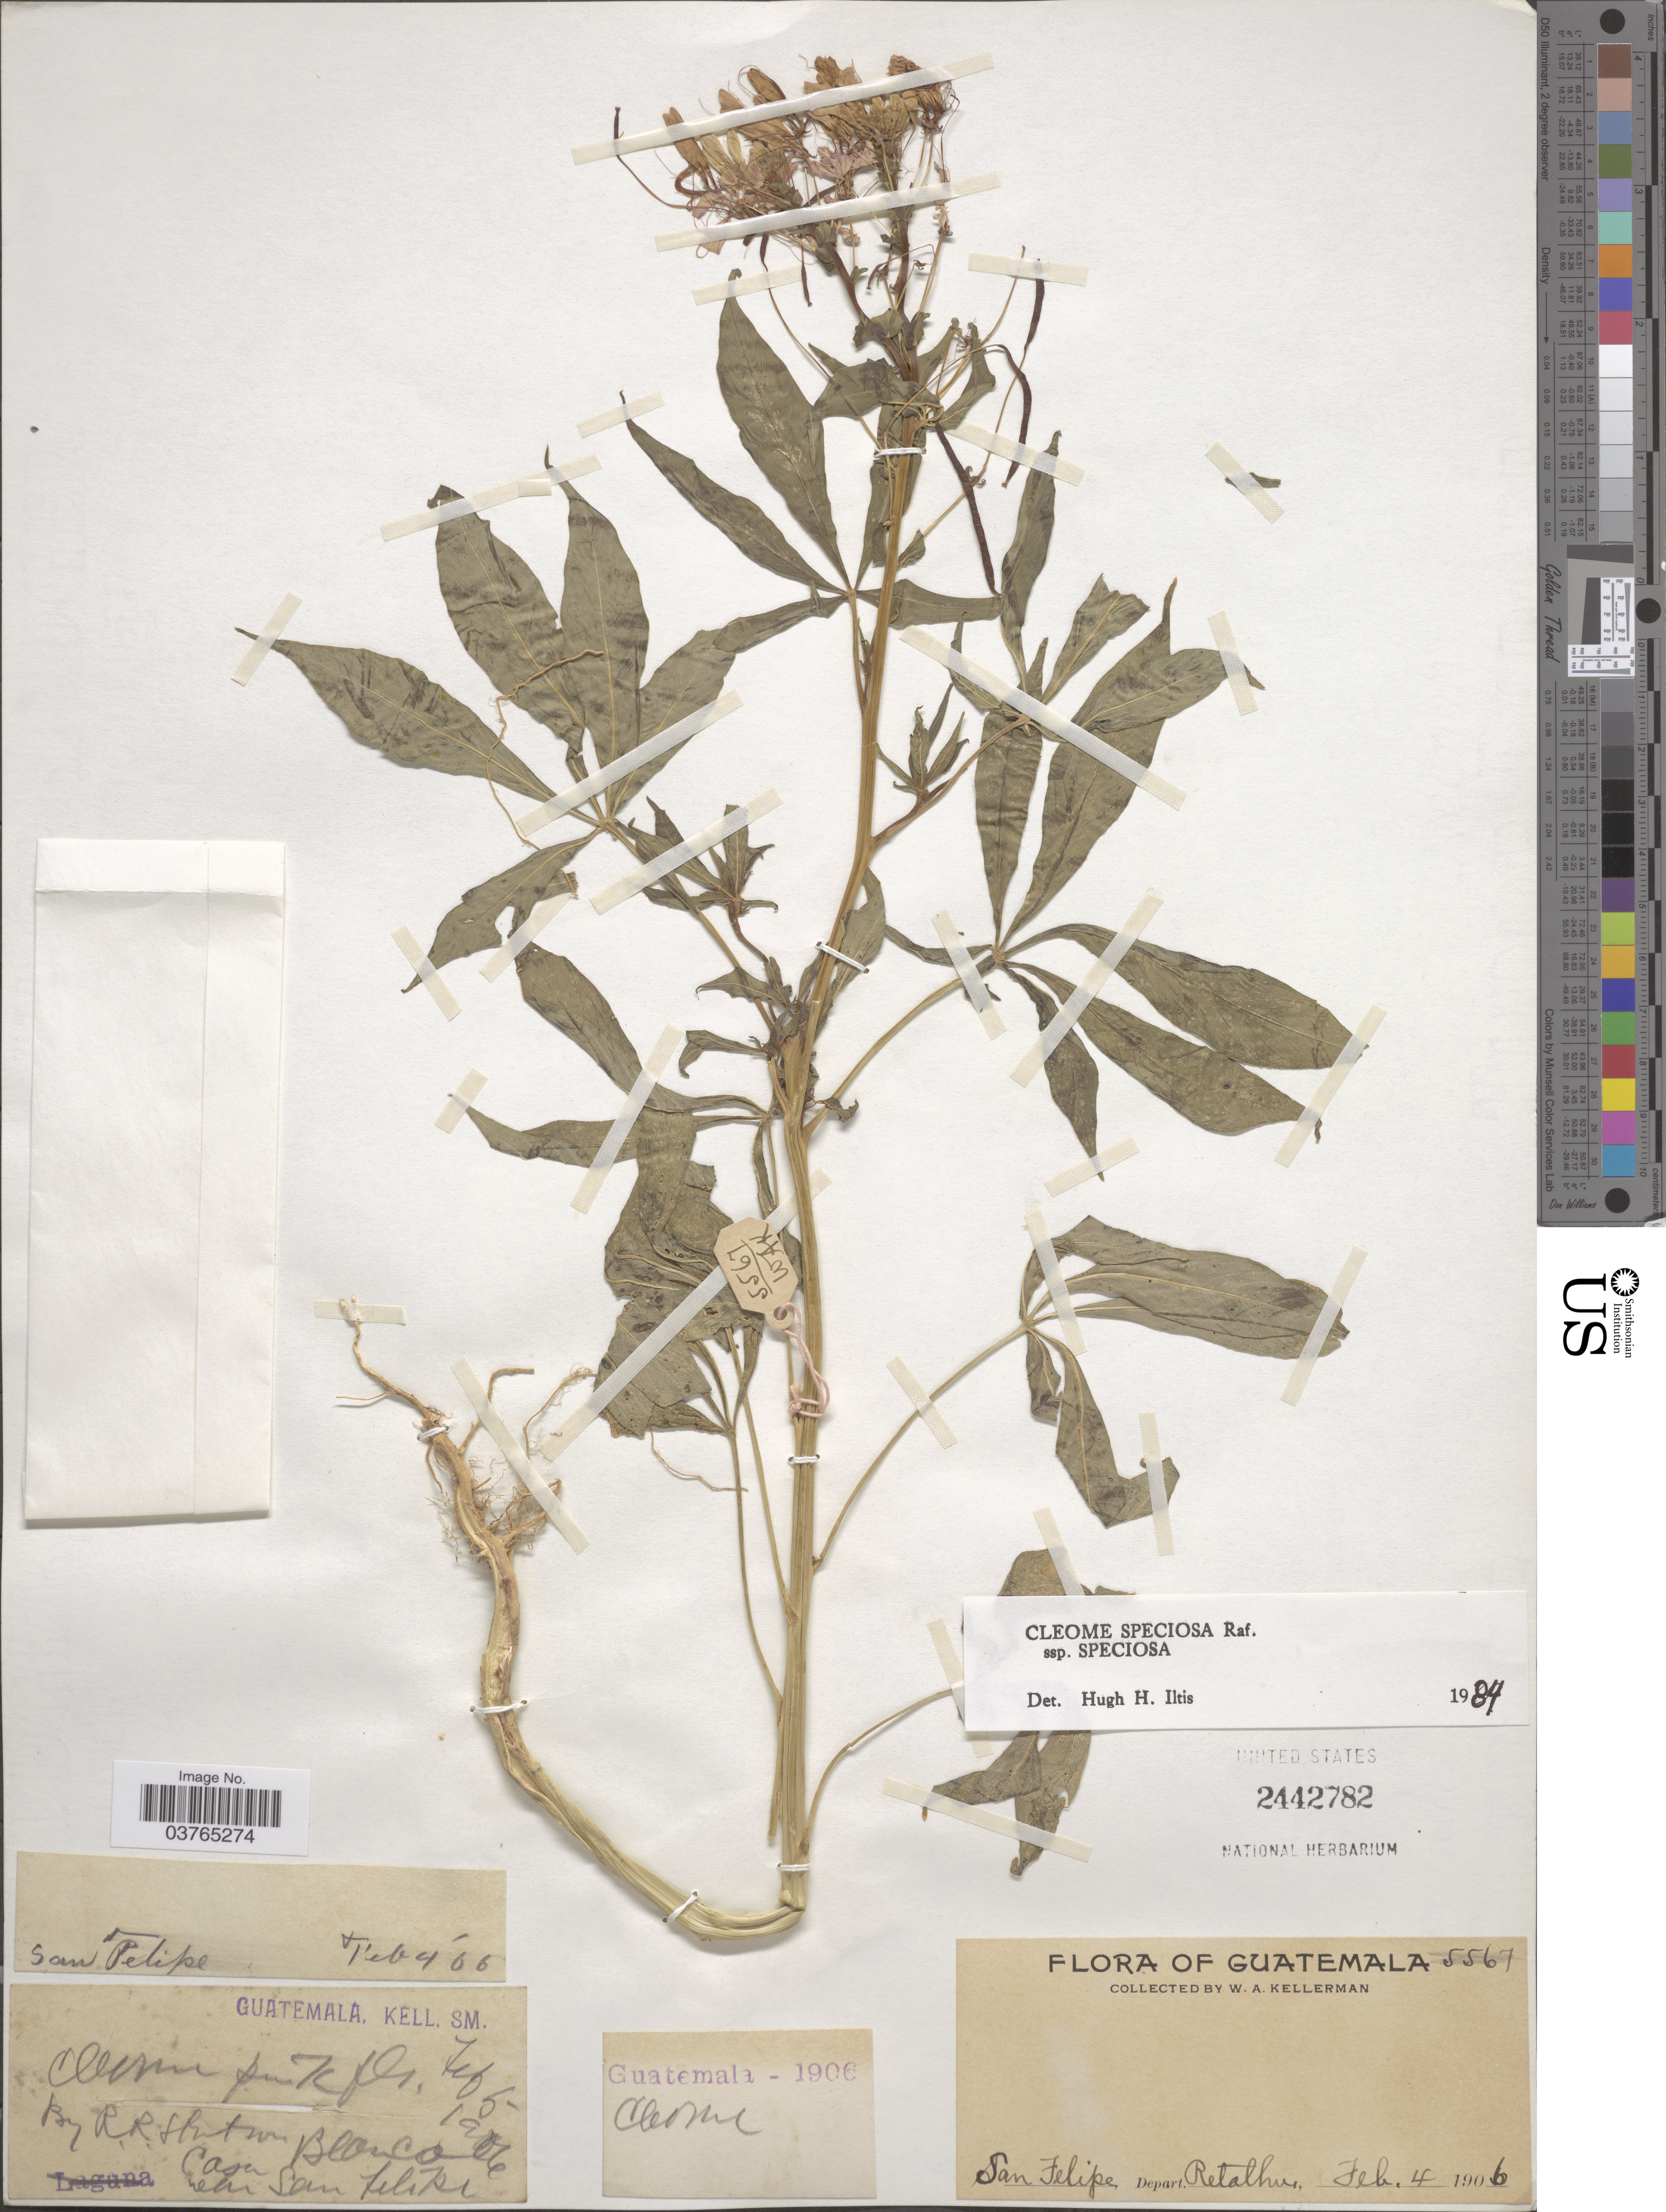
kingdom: Plantae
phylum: Tracheophyta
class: Magnoliopsida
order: Brassicales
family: Cleomaceae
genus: Cleoserrata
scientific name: Cleoserrata speciosa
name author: (Raf.) Iltis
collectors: W. Kellerman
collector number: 5567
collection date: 1906-02-04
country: Guatemala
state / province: Retalhuleu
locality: San Felipe, Depart. Retalhu.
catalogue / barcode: US 2442782